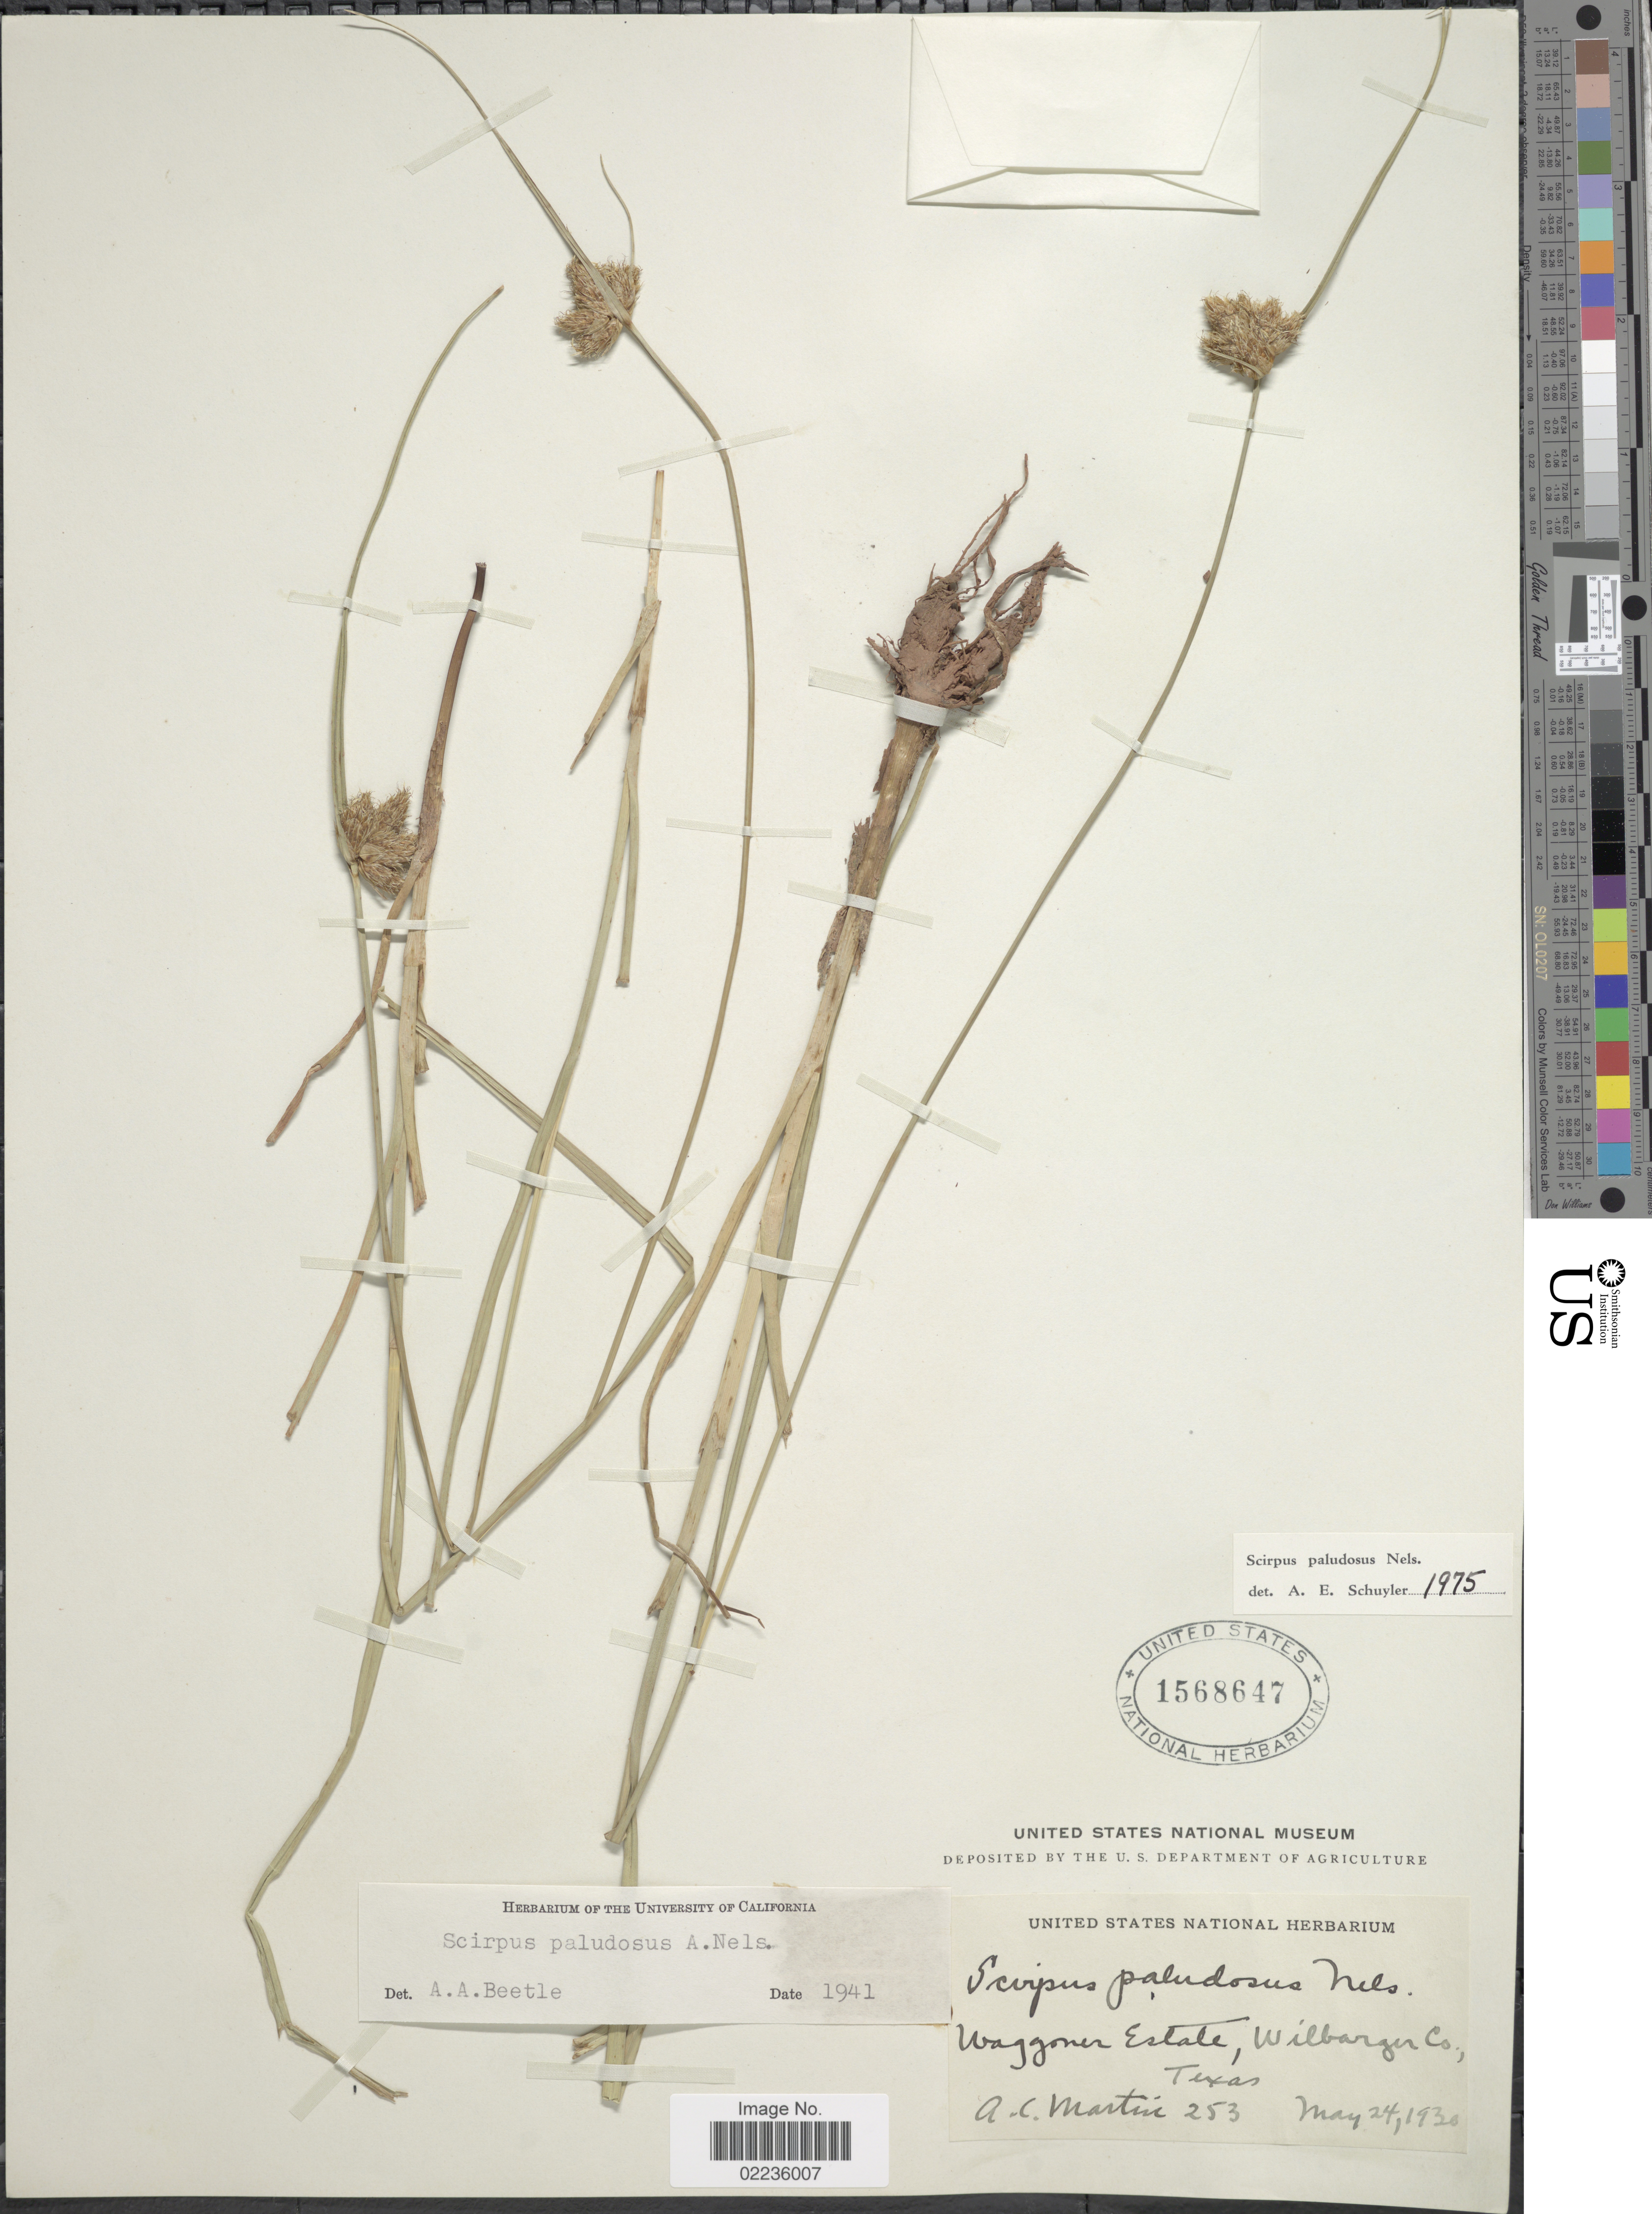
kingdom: Plantae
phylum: Tracheophyta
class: Liliopsida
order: Poales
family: Cyperaceae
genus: Bolboschoenus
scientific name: Bolboschoenus maritimus subsp. paludosus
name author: (A. Nelson) T. Koyama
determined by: Strong, M. T., (US), Smithsonian Institution - National Museum of Natural History (UNITED STATES)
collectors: A. C. Martin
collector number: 253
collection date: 1930-05-24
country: United States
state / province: Texas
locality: Waggoner Estate, Wilbarger Co.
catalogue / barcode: US 1568647